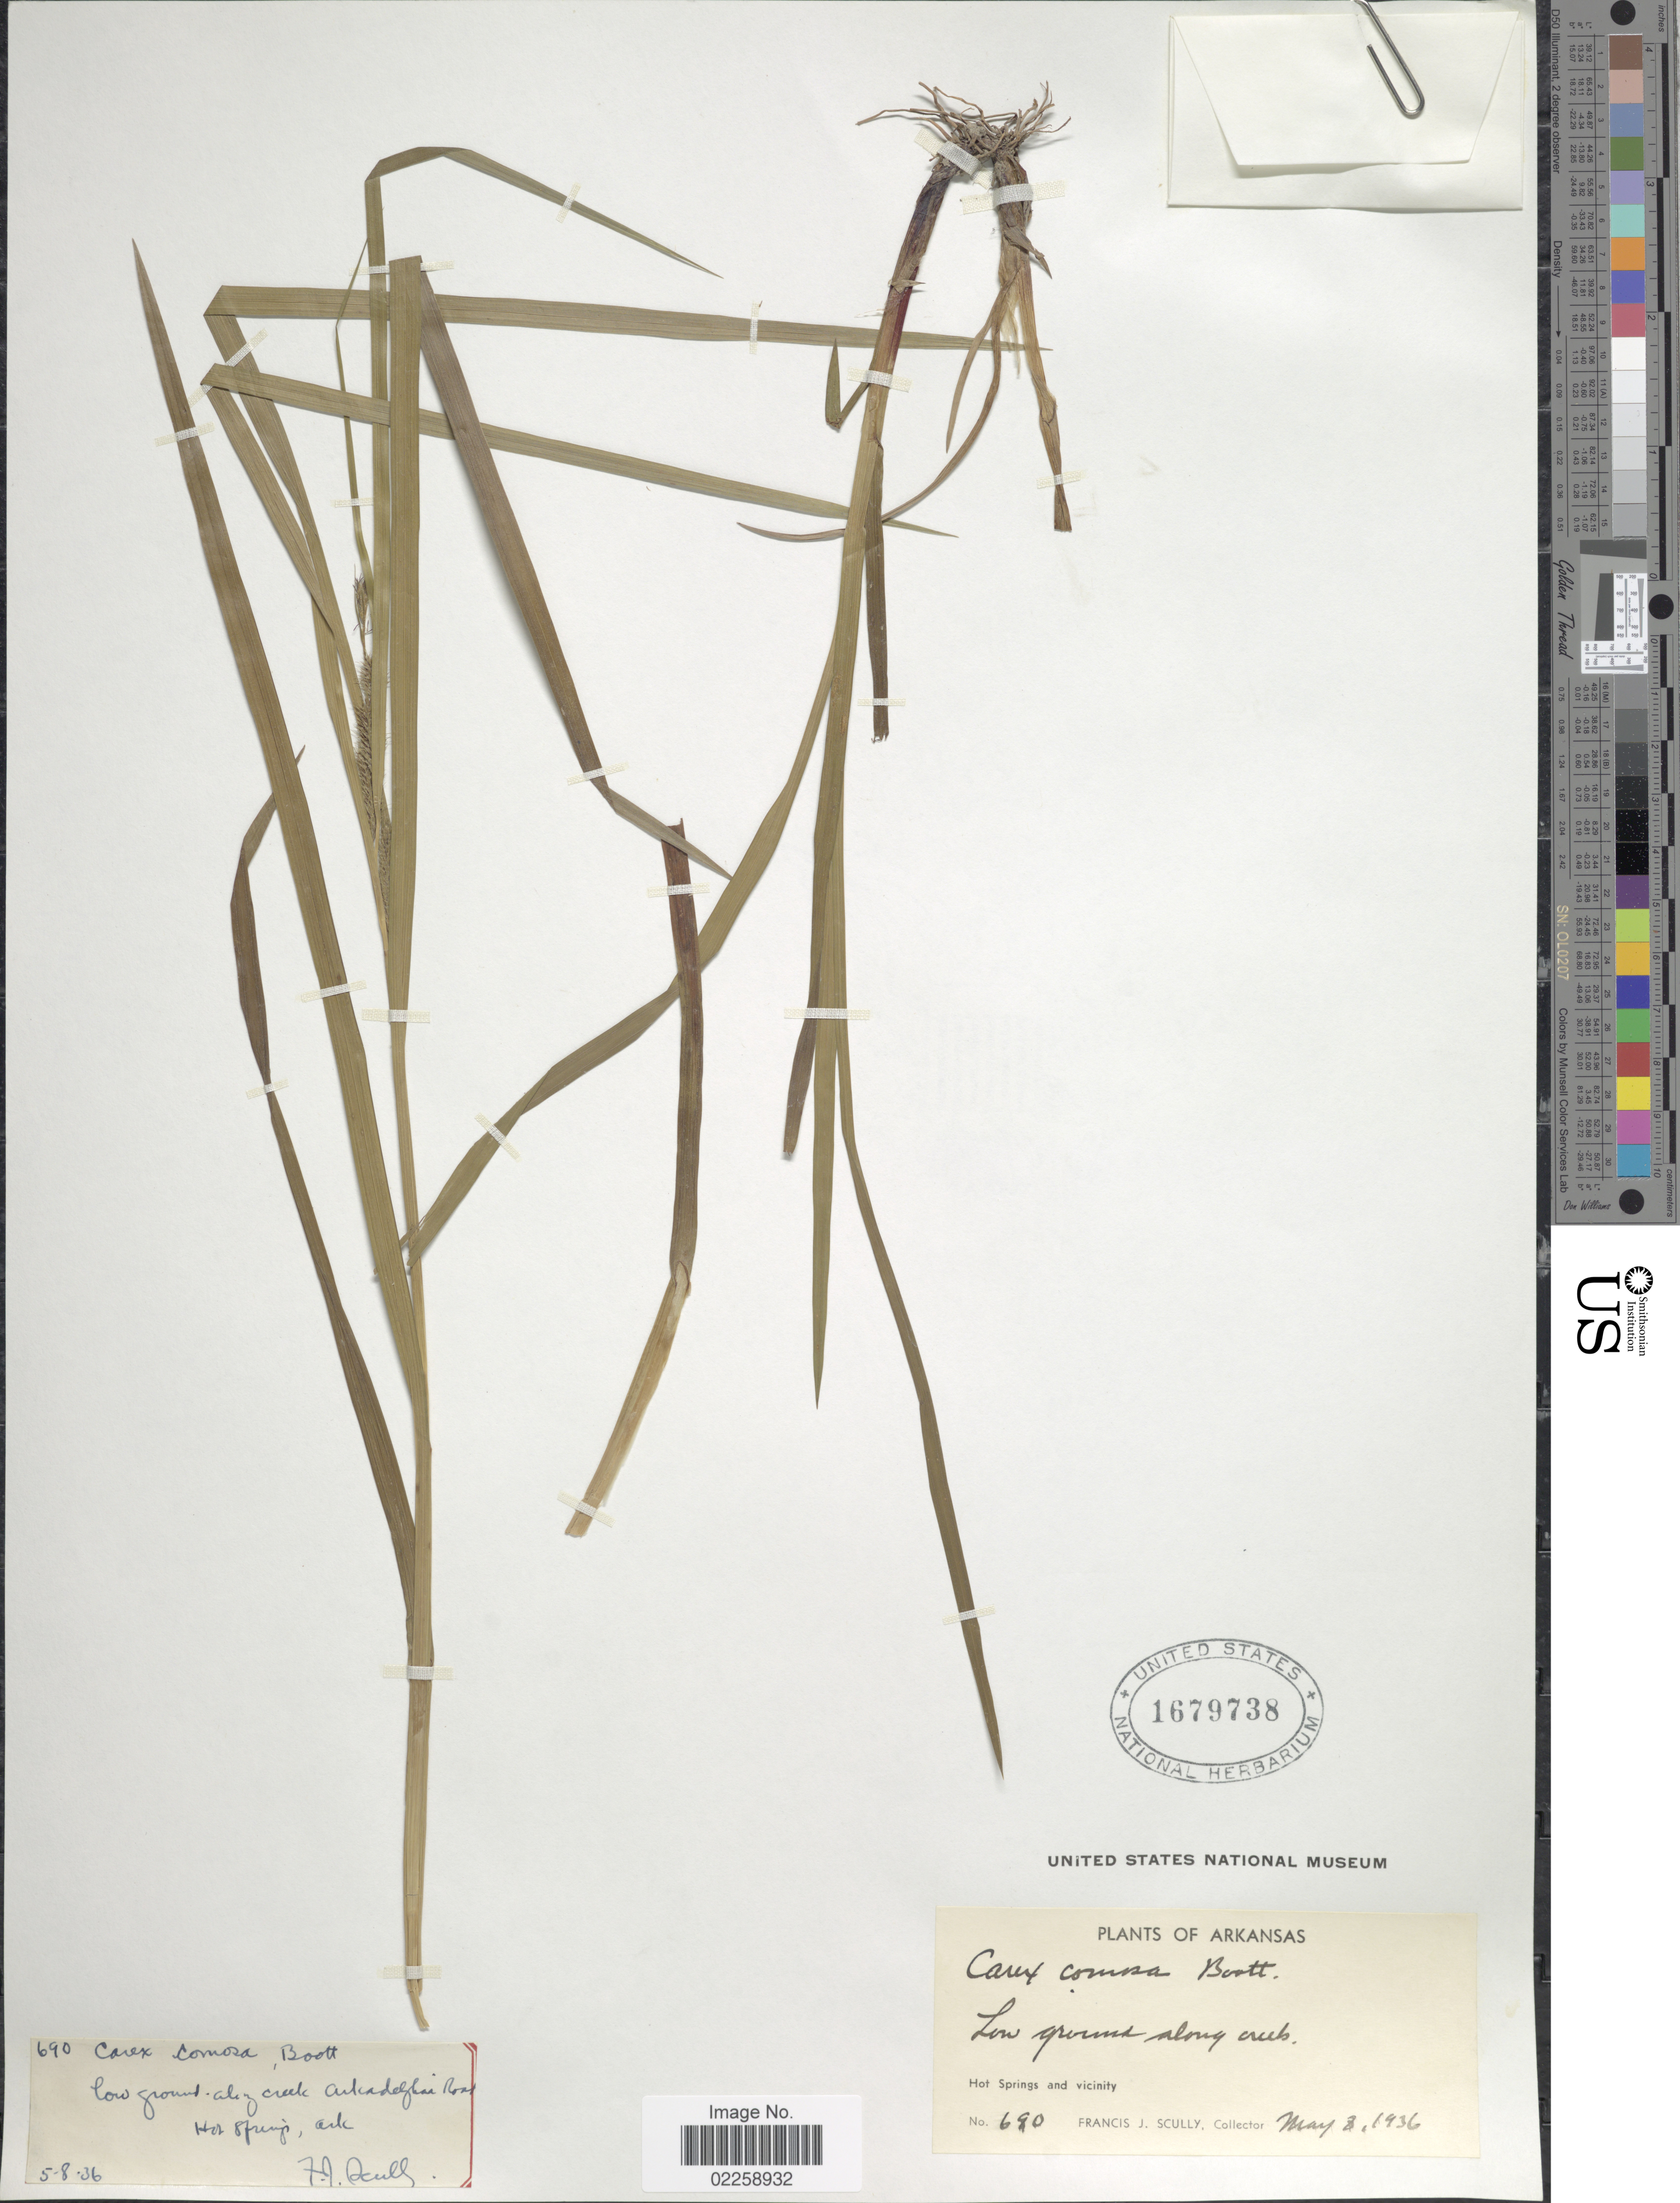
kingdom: Plantae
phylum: Tracheophyta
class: Liliopsida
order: Poales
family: Cyperaceae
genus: Carex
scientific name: Carex comosa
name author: Boott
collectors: F. J. Scully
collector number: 690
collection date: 1936-08-05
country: United States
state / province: Arkansas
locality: Hot Springs and vicinity, Arkadelphia Road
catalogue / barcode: US 1679738